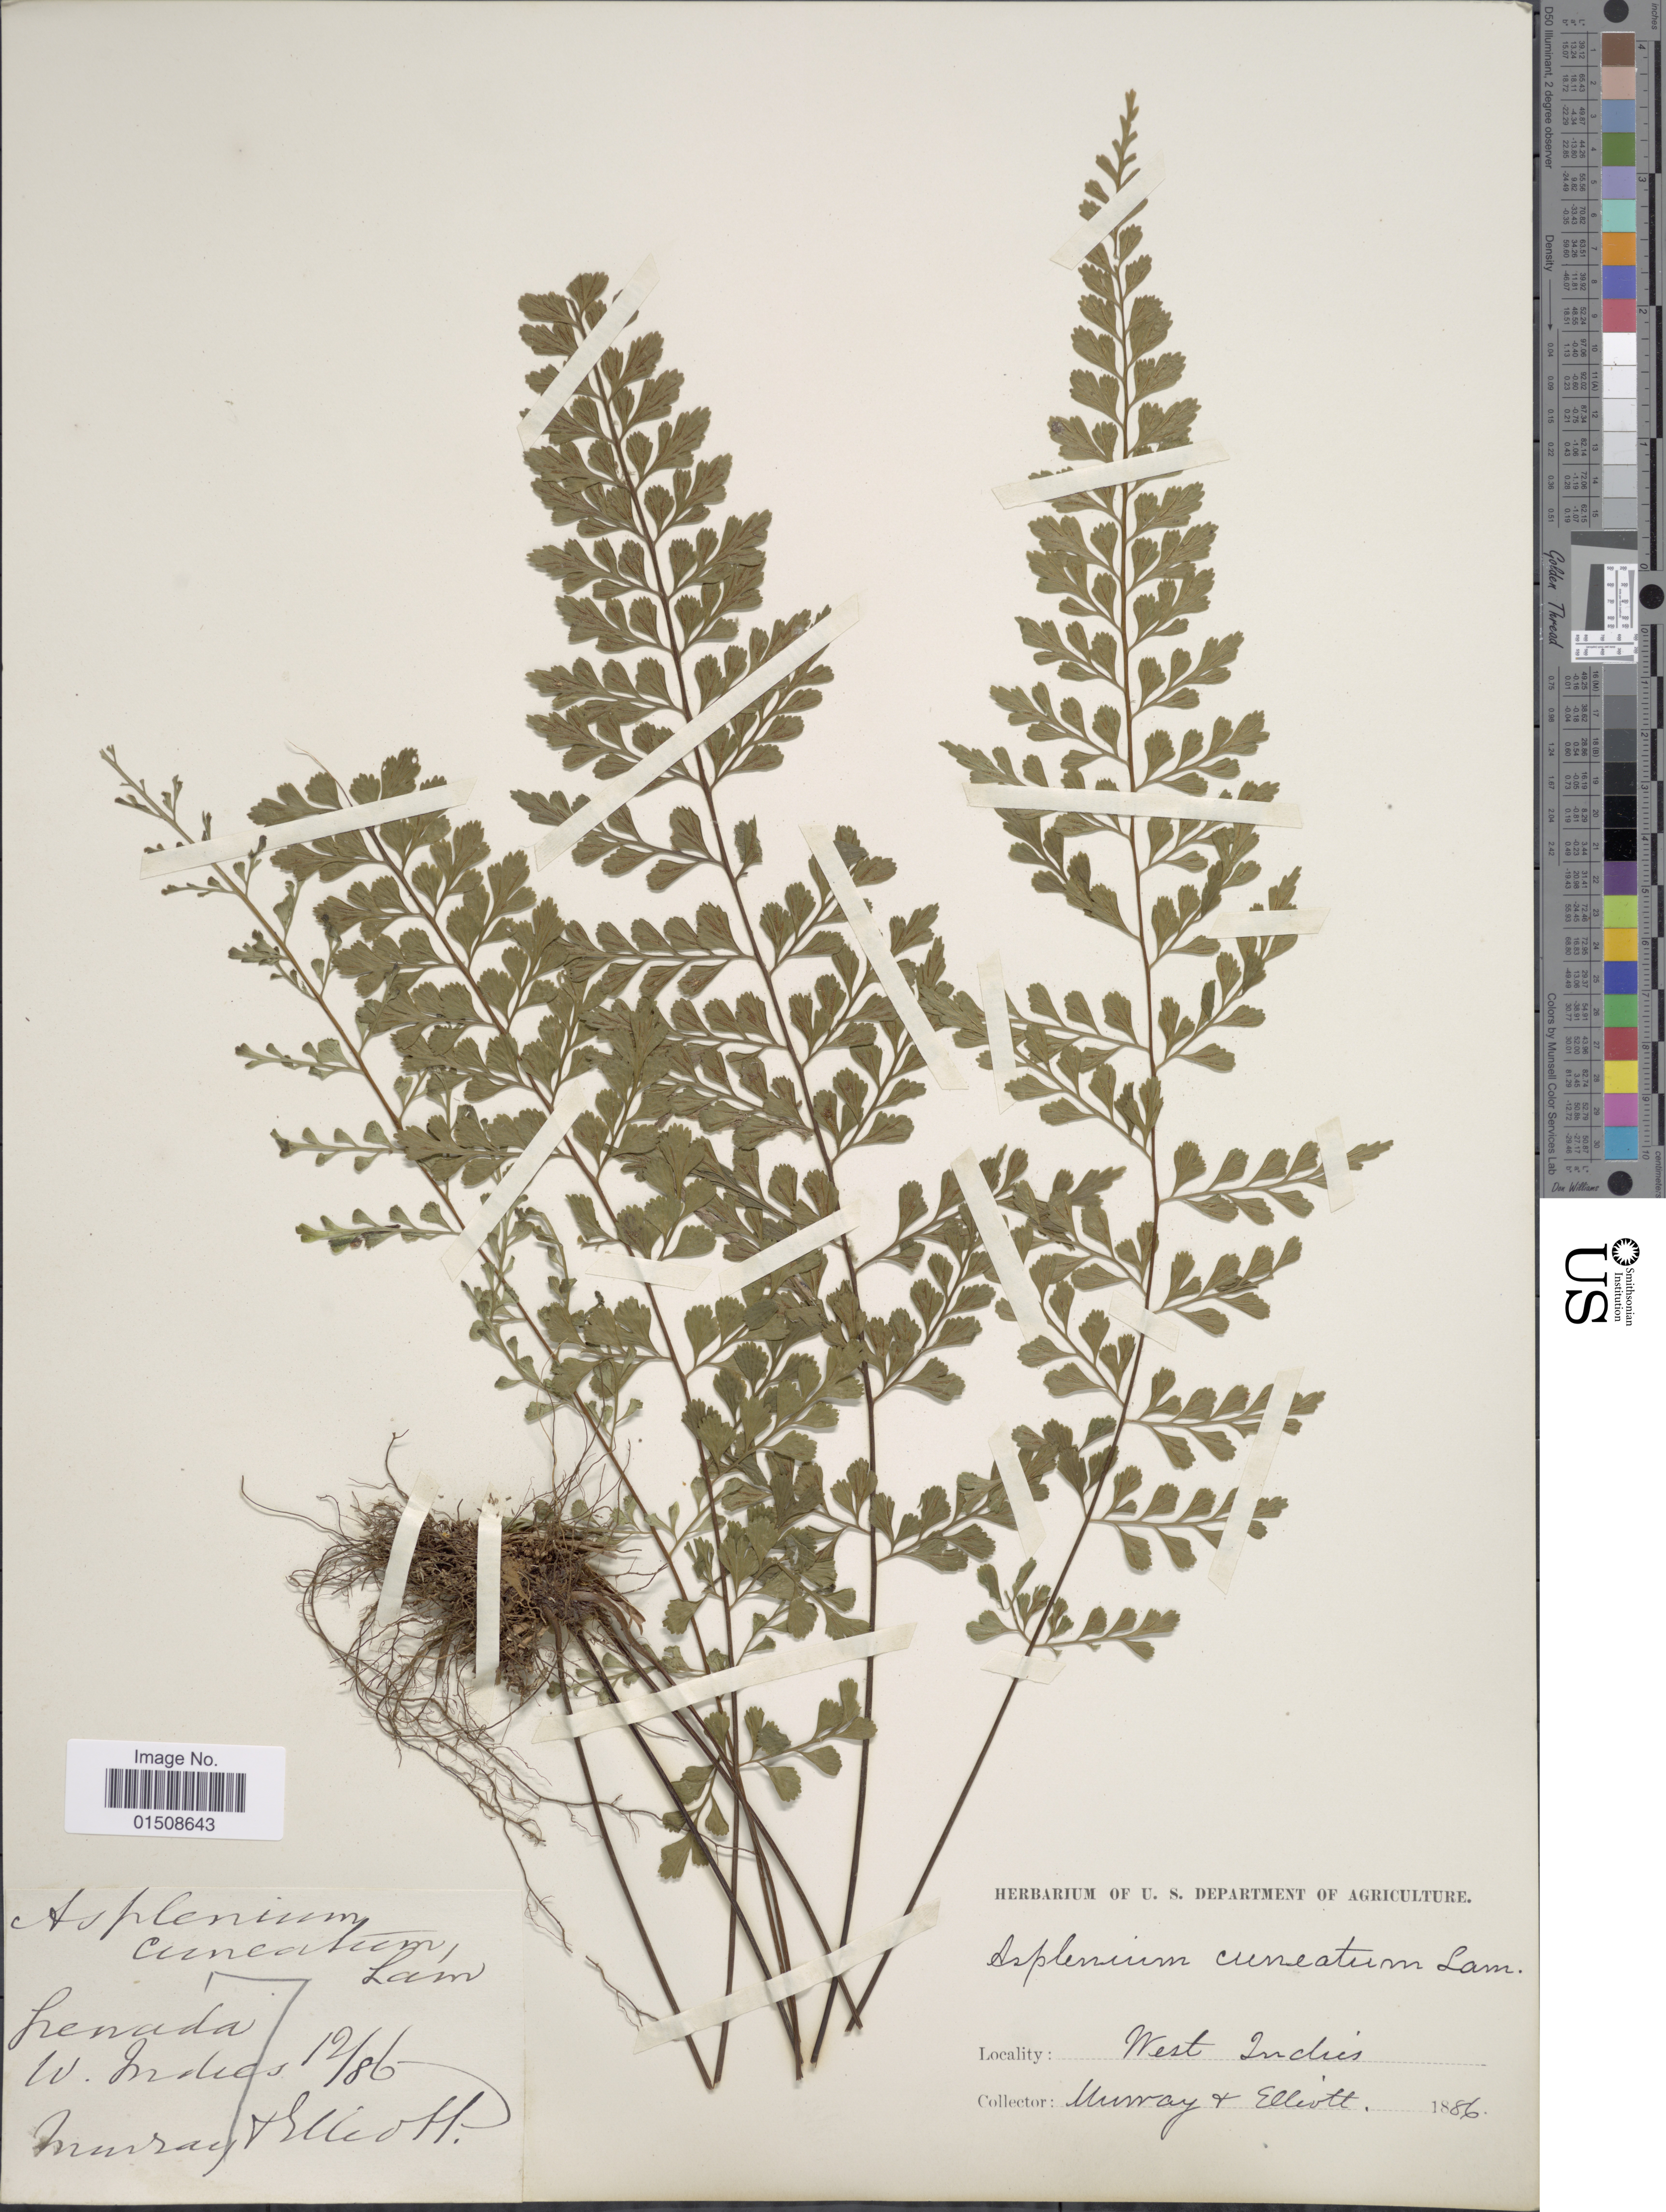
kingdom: Plantae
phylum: Tracheophyta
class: Polypodiopsida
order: Polypodiales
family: Aspleniaceae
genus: Asplenium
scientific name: Asplenium cuneatum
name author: Lam.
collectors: Murray, -- & Elliott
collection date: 1886-12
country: Grenada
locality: West Indies